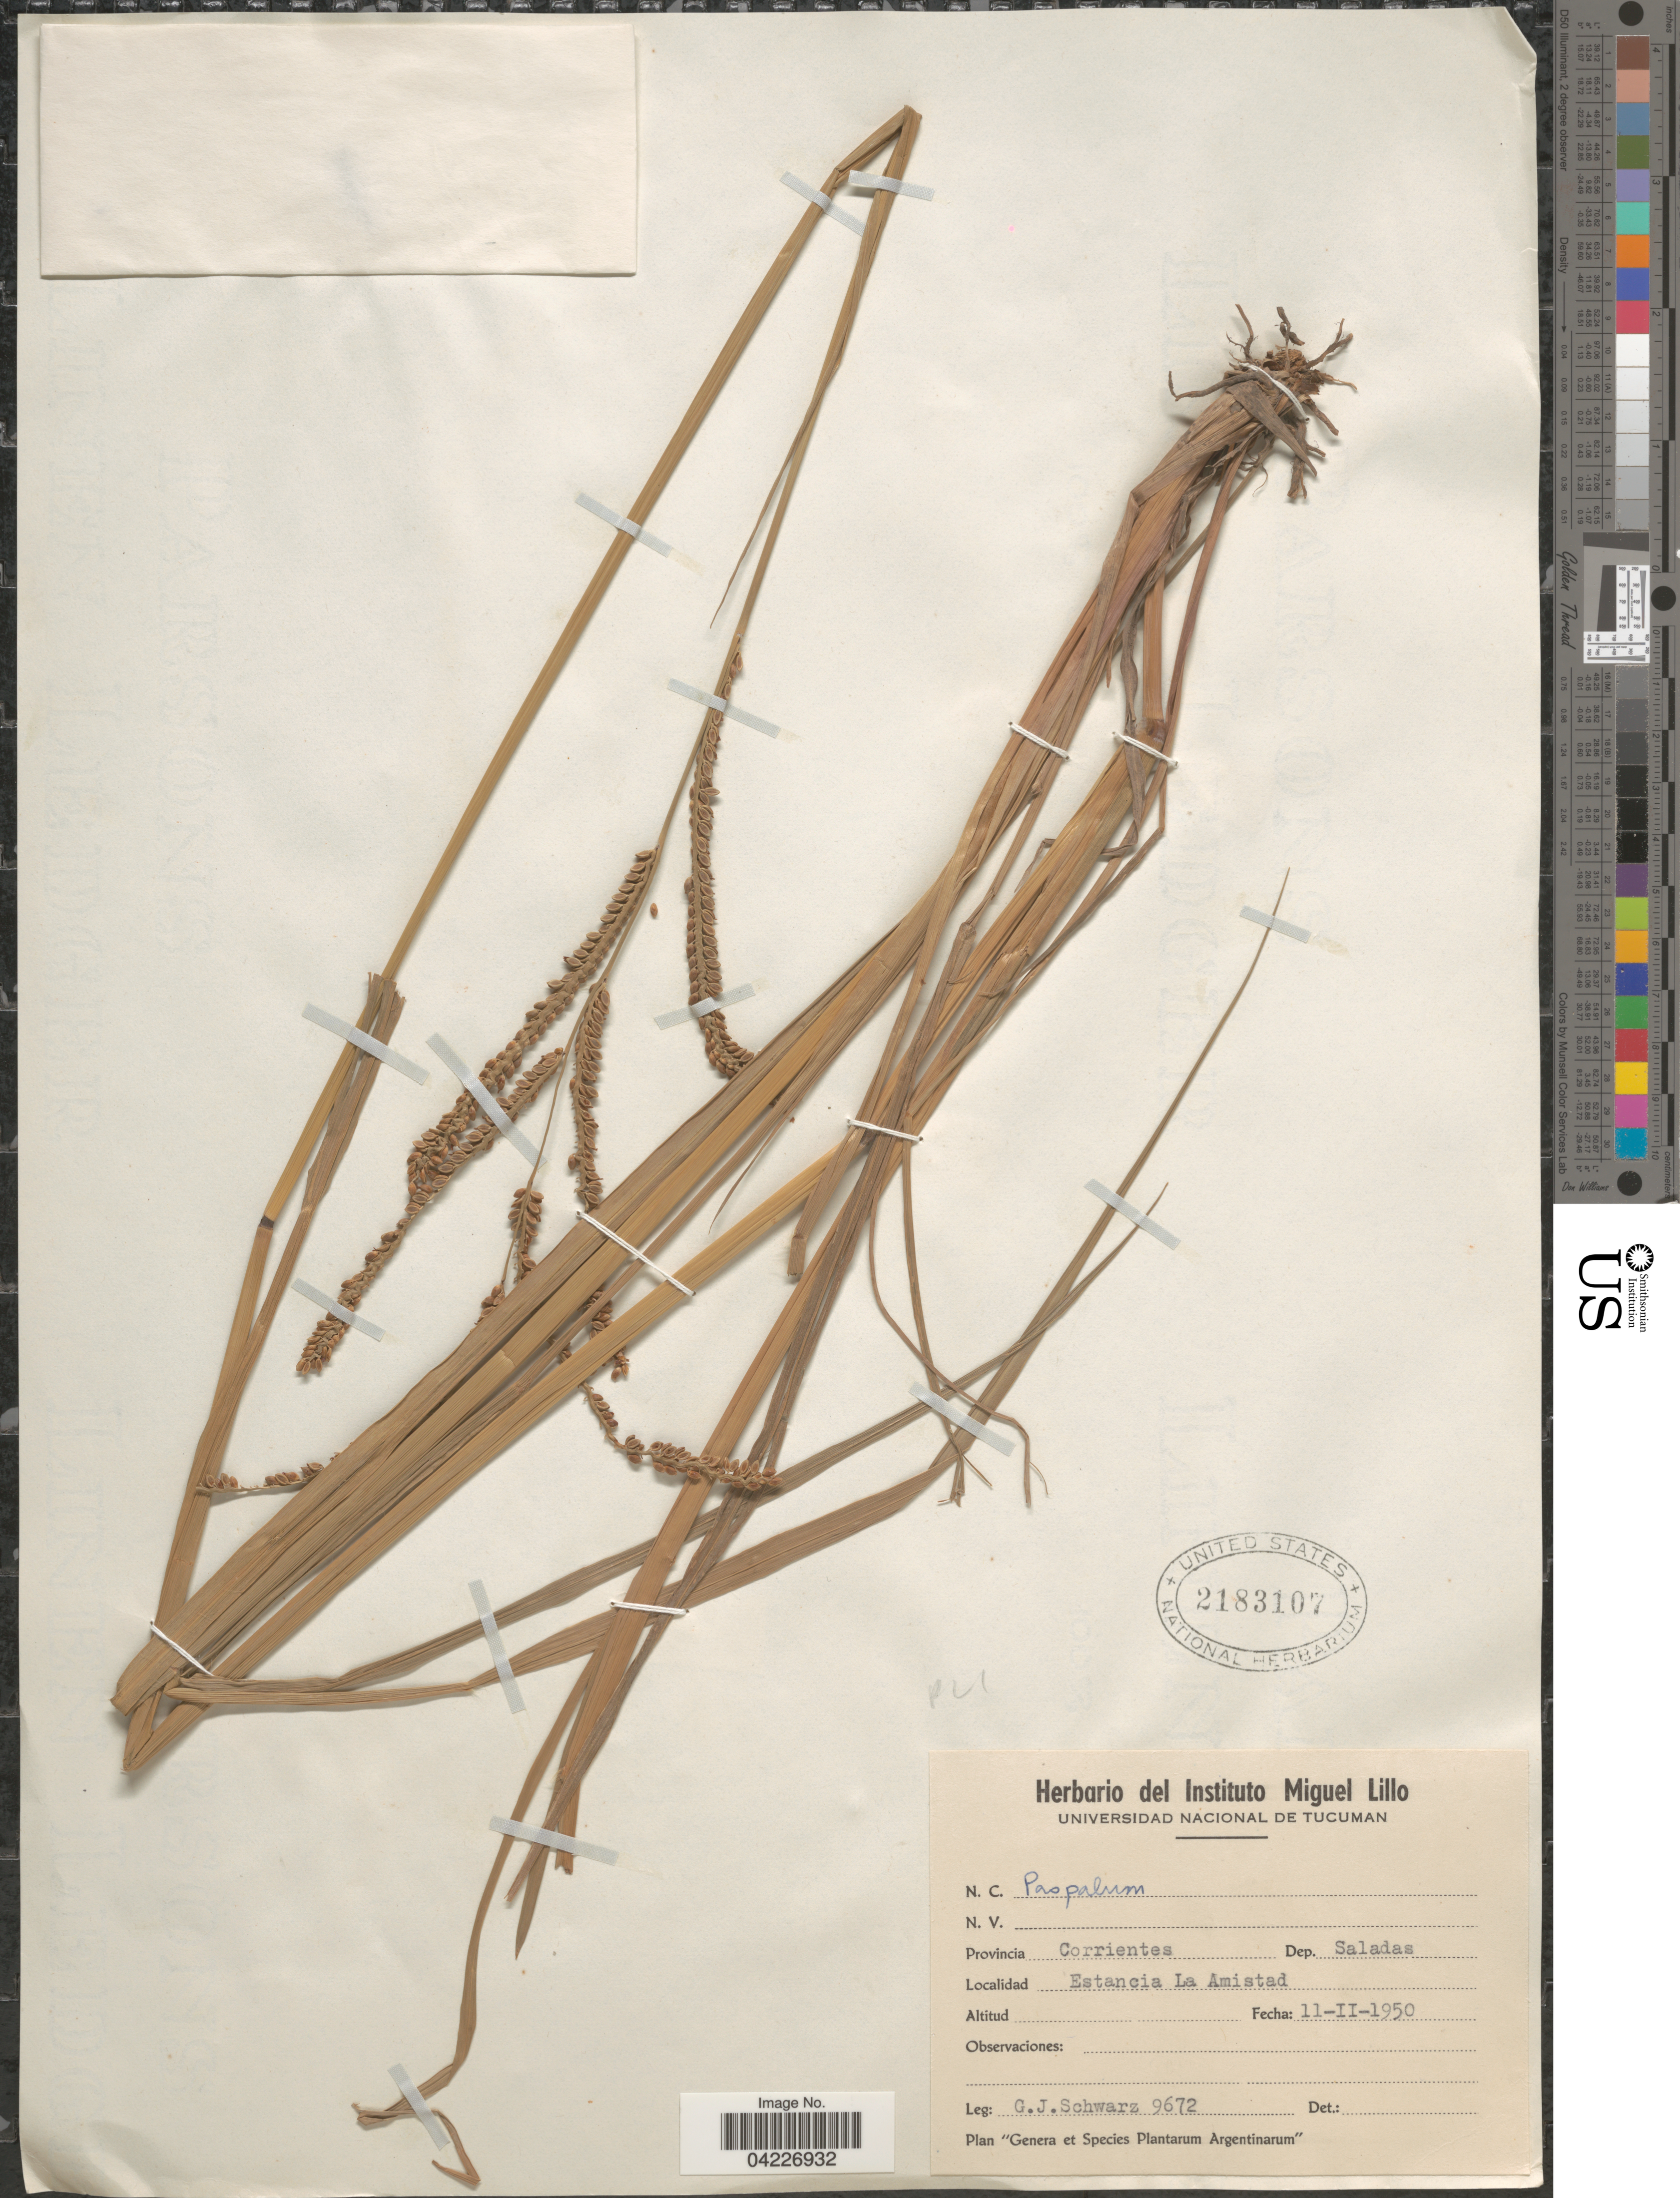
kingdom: Plantae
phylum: Tracheophyta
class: Liliopsida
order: Poales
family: Poaceae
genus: Paspalum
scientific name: Paspalum sp.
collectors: G. J. Schwarz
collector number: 9672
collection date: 1950-02-11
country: Argentina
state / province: Corrientes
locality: Dep. Saladas. Estancia La Amistad.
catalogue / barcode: US 2183107